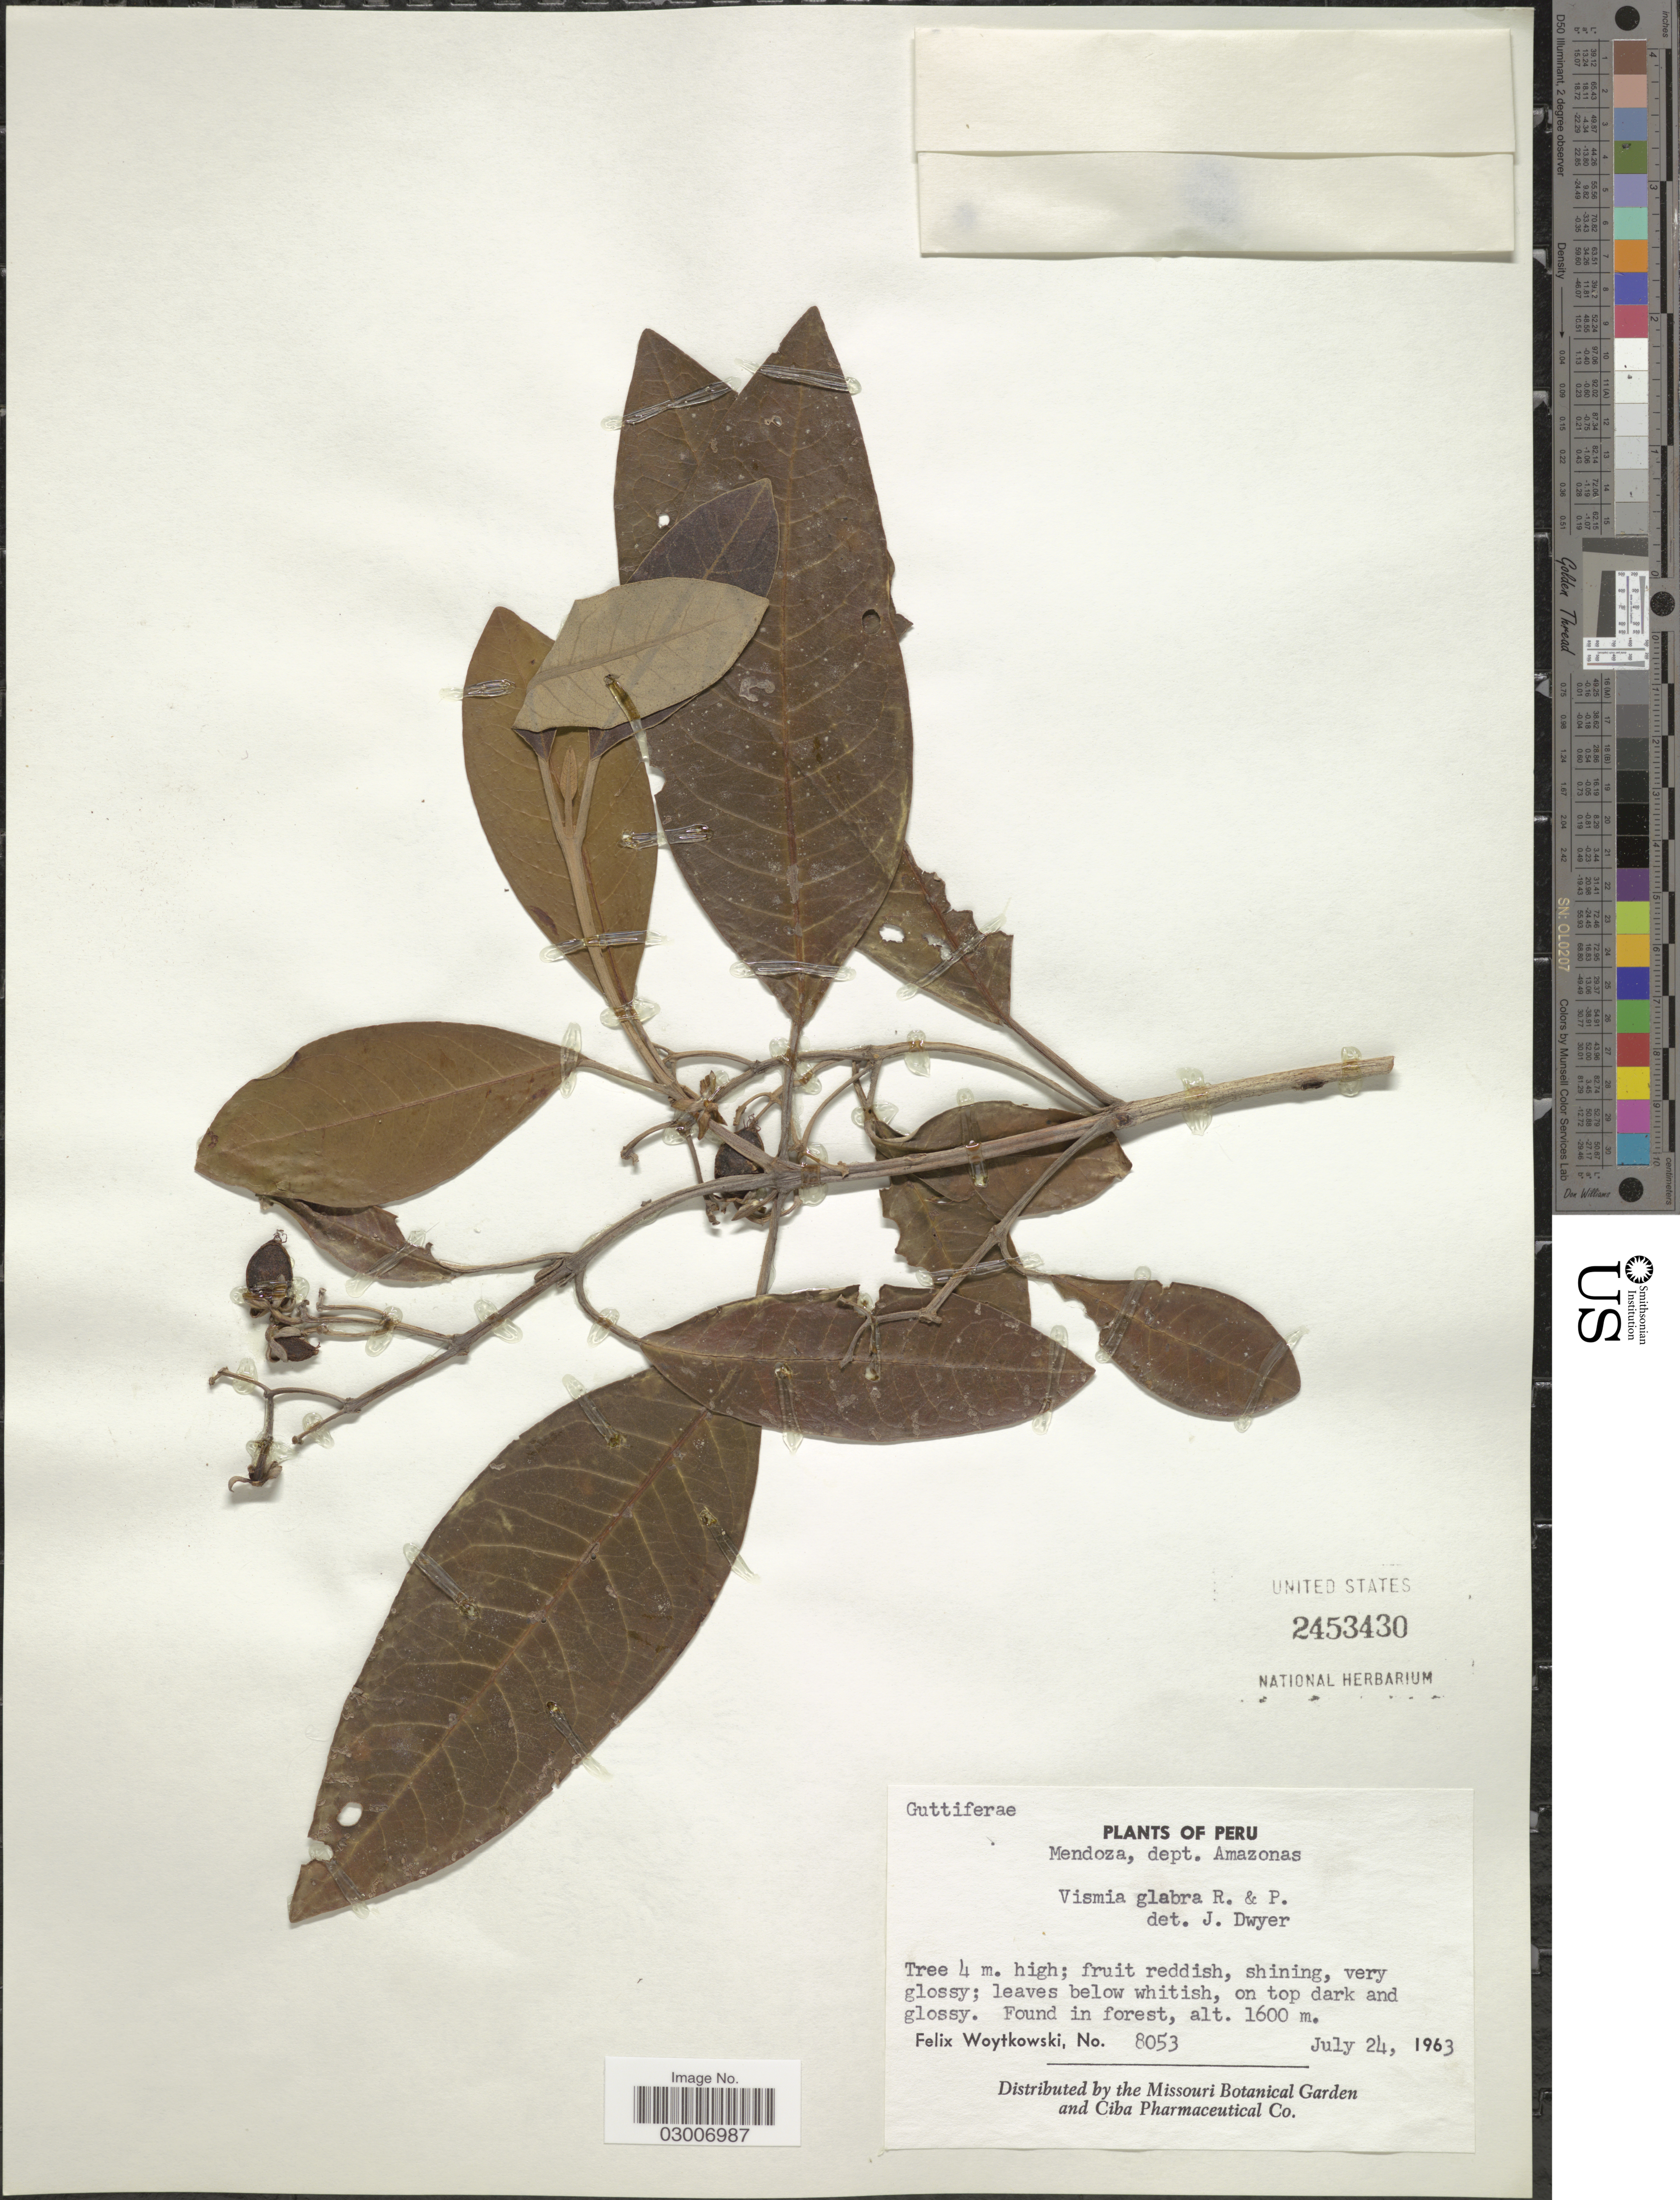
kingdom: Plantae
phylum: Tracheophyta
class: Magnoliopsida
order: Malpighiales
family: Hypericaceae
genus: Vismia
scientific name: Vismia rusbyi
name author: Ewan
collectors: F. Woytkowski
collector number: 8053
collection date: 1963-07-24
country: Peru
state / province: Amazonas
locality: Mendoza, dept. Amazonas.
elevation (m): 1600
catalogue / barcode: US 2453430